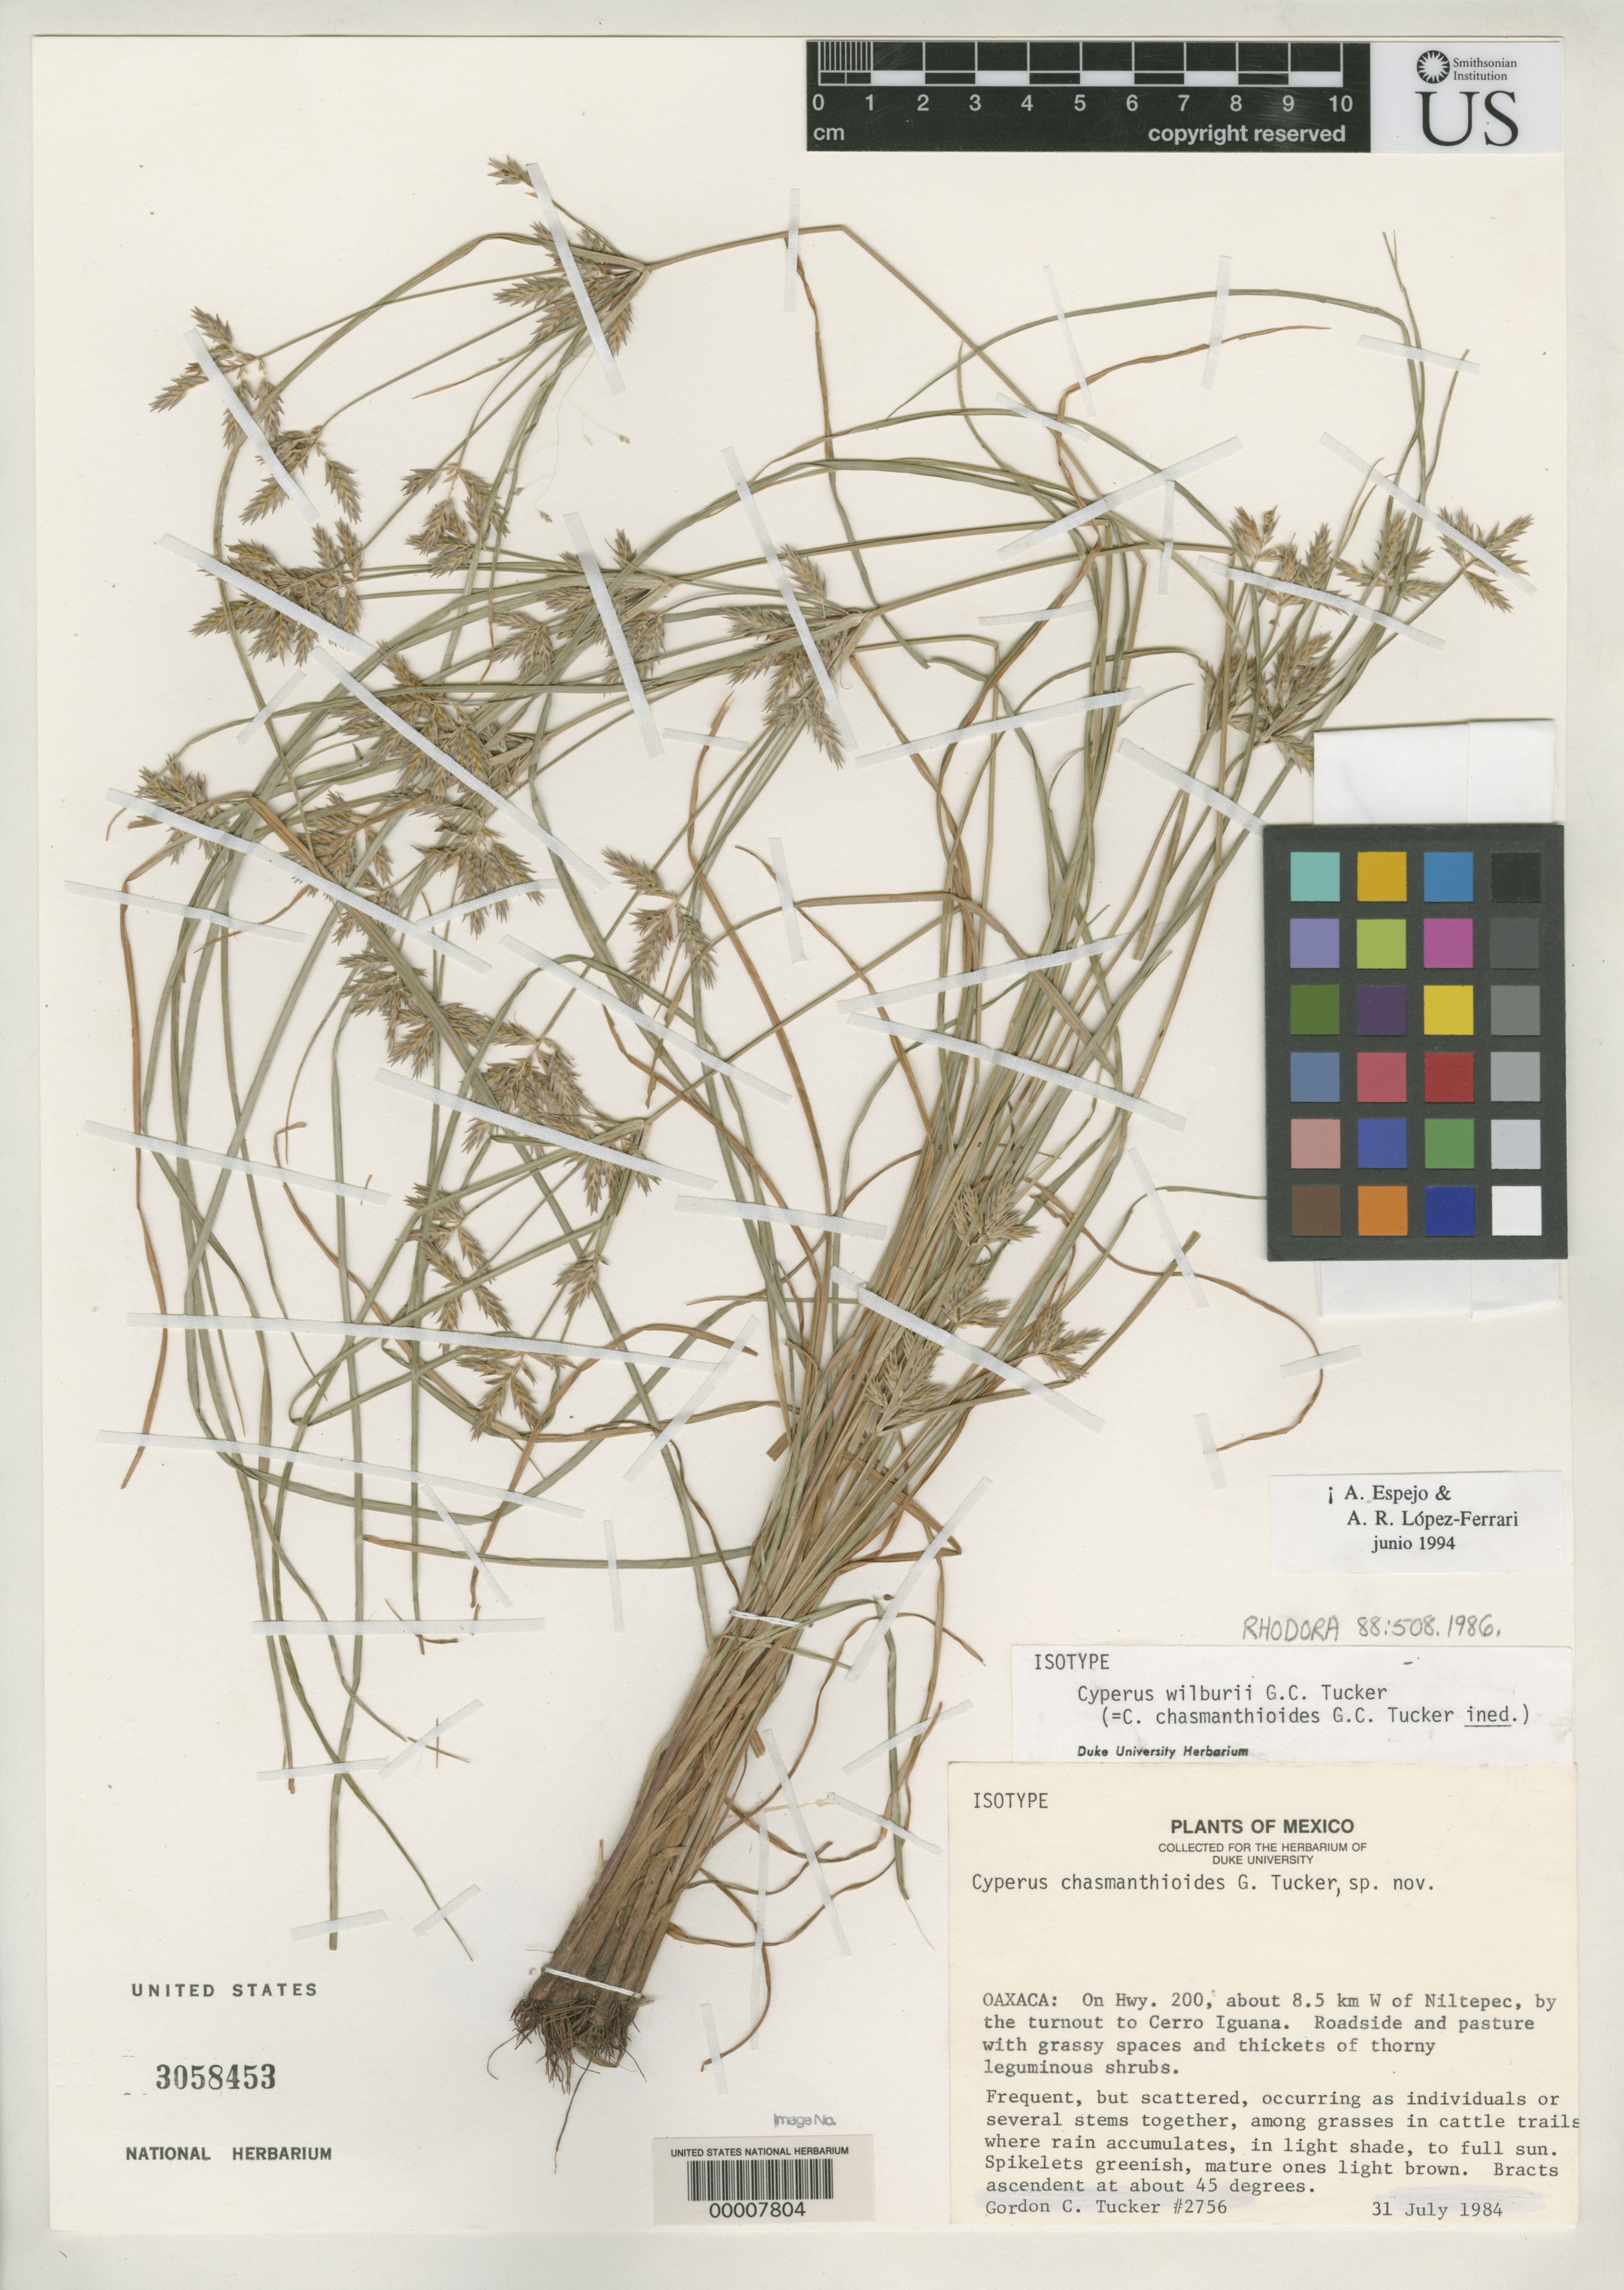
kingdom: Plantae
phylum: Tracheophyta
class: Liliopsida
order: Poales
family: Cyperaceae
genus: Cyperus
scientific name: Cyperus wilburii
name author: G.C. Tucker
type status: Isotype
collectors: G. C. Tucker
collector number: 2756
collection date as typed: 31 Jul 1984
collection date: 1984-07-31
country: Mexico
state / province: Oaxaca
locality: Highway 200, ca. 8.5 km W of Niltepec, by turnout to Cerro Iguana.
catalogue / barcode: US 3058453